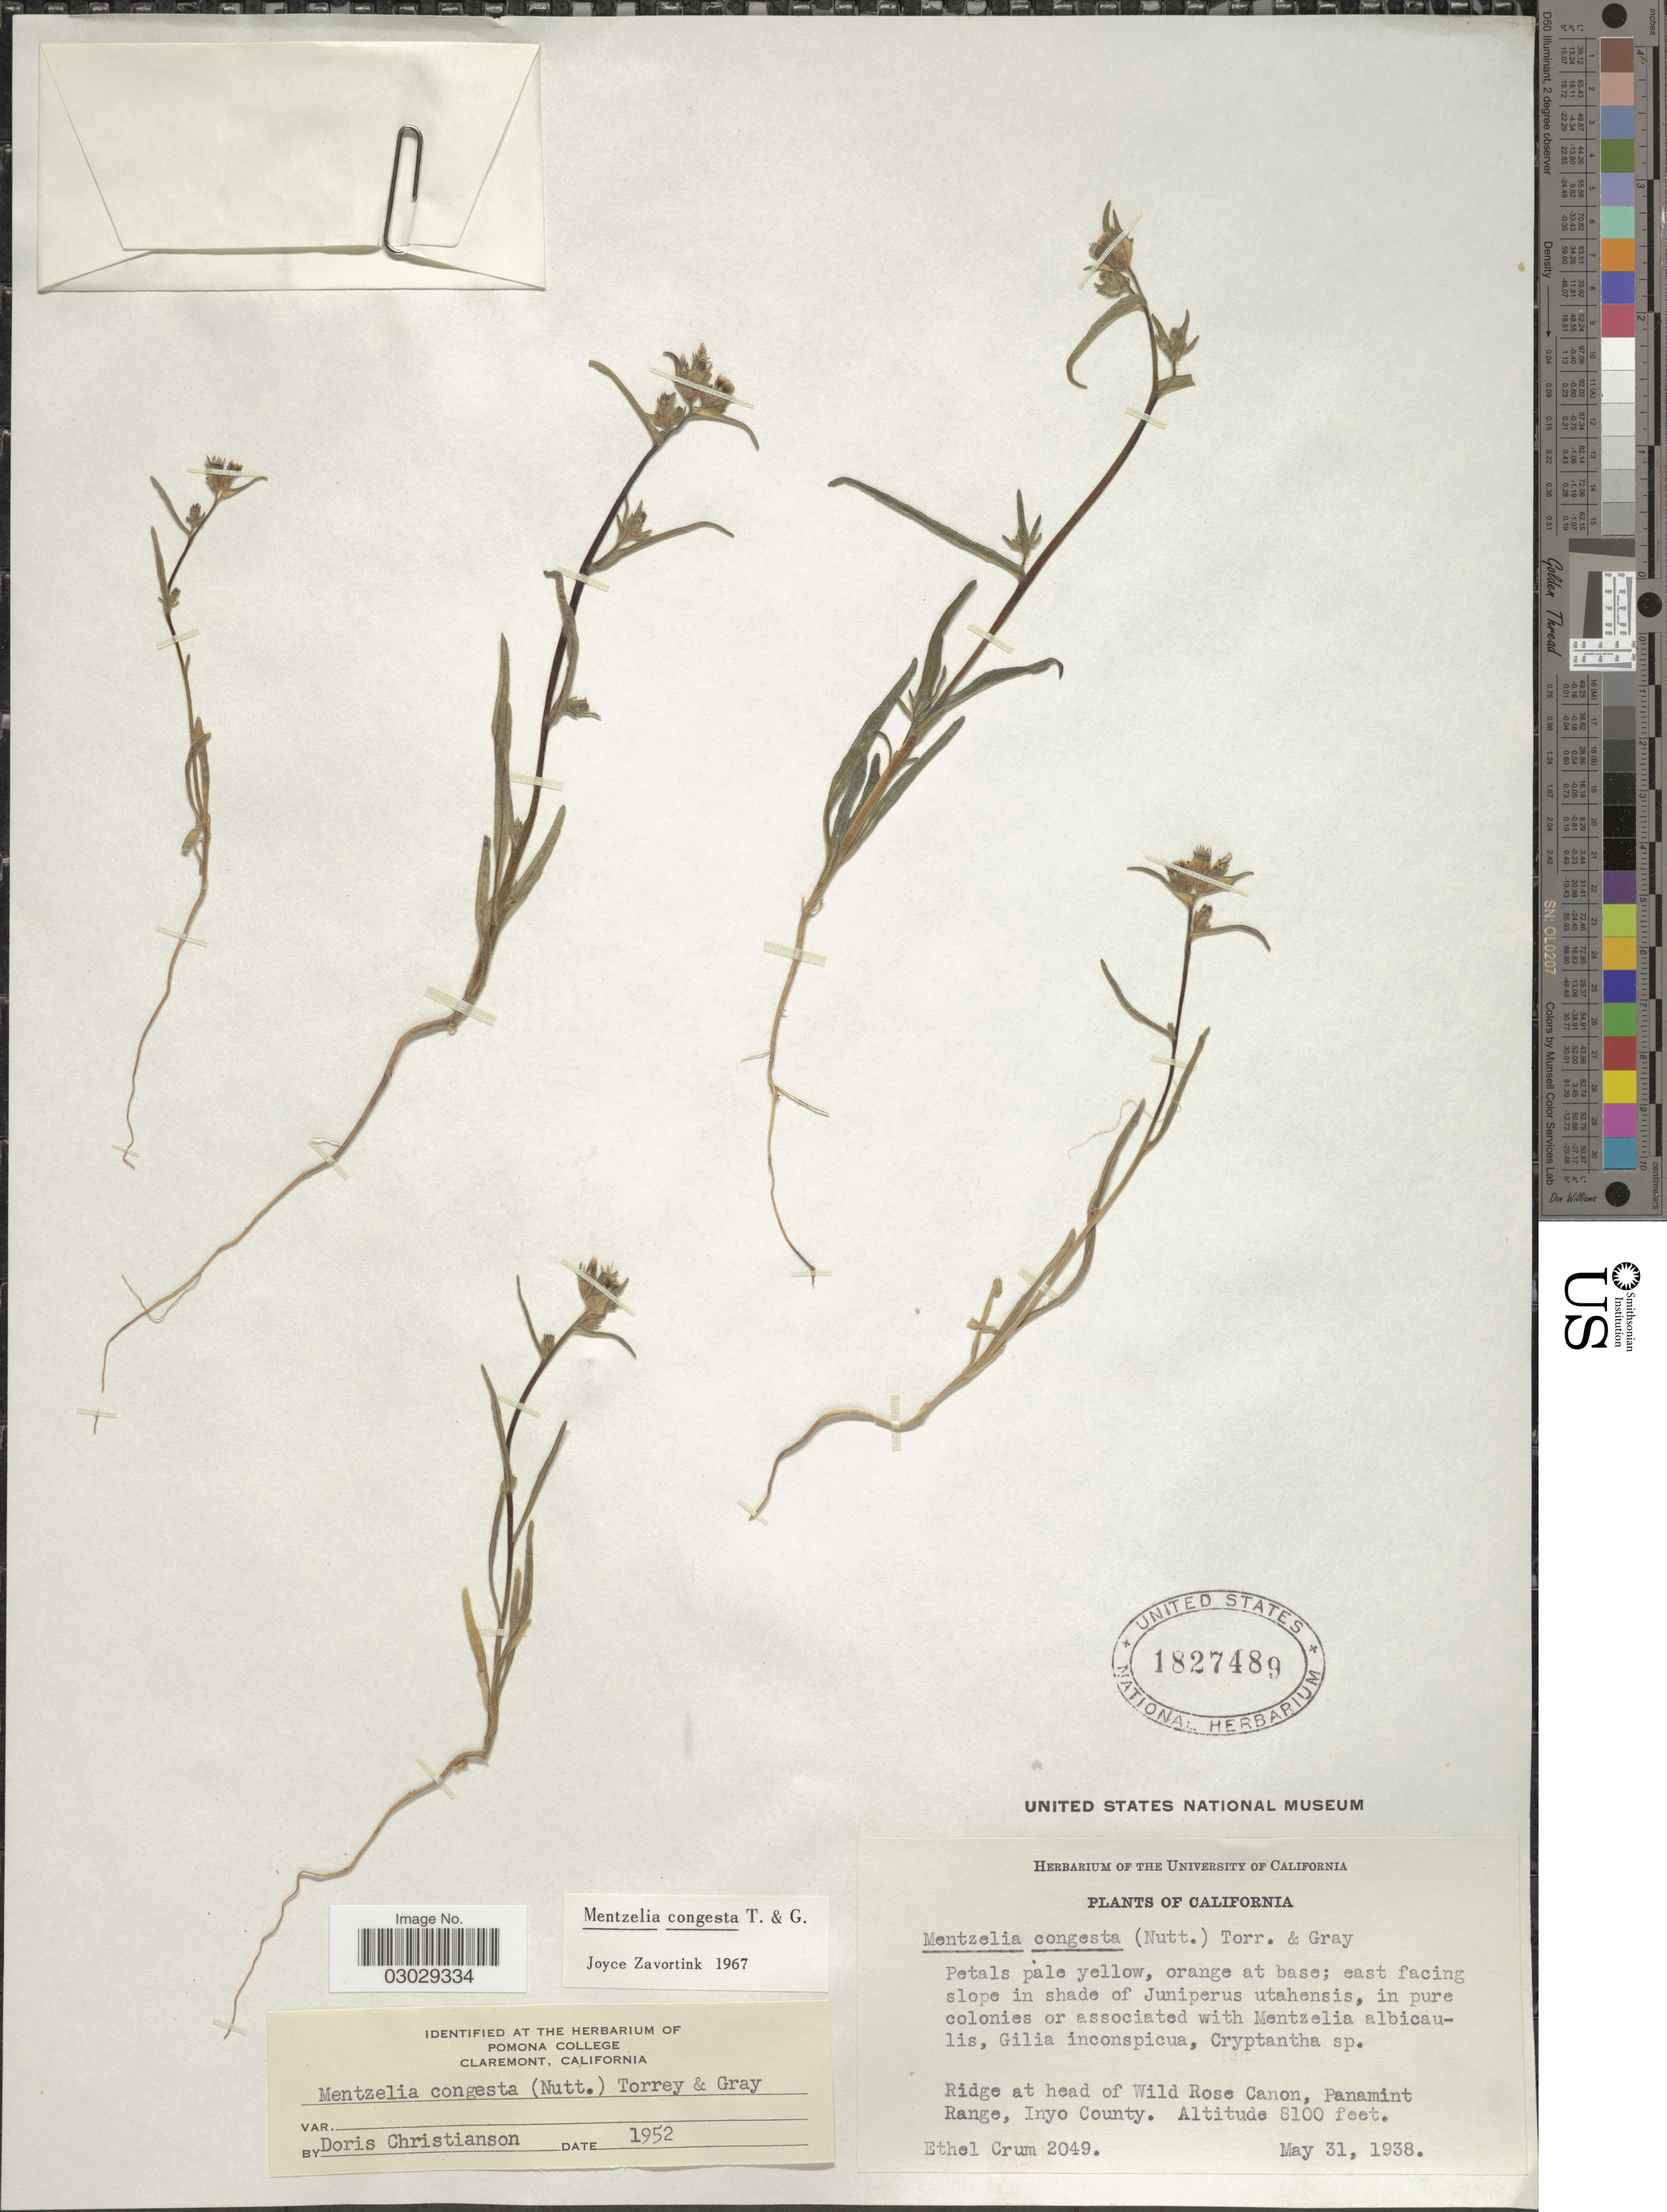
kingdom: Plantae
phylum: Tracheophyta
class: Magnoliopsida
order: Cornales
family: Loasaceae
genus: Mentzelia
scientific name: Mentzelia congesta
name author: Torr. & A. Gray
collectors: E. K. Crum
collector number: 2049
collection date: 1938-05-31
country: United States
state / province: California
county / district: Inyo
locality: Ridge at head of Wild Rose Canon, Panamint Range, Inyo County.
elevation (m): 2469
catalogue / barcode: US 1827489